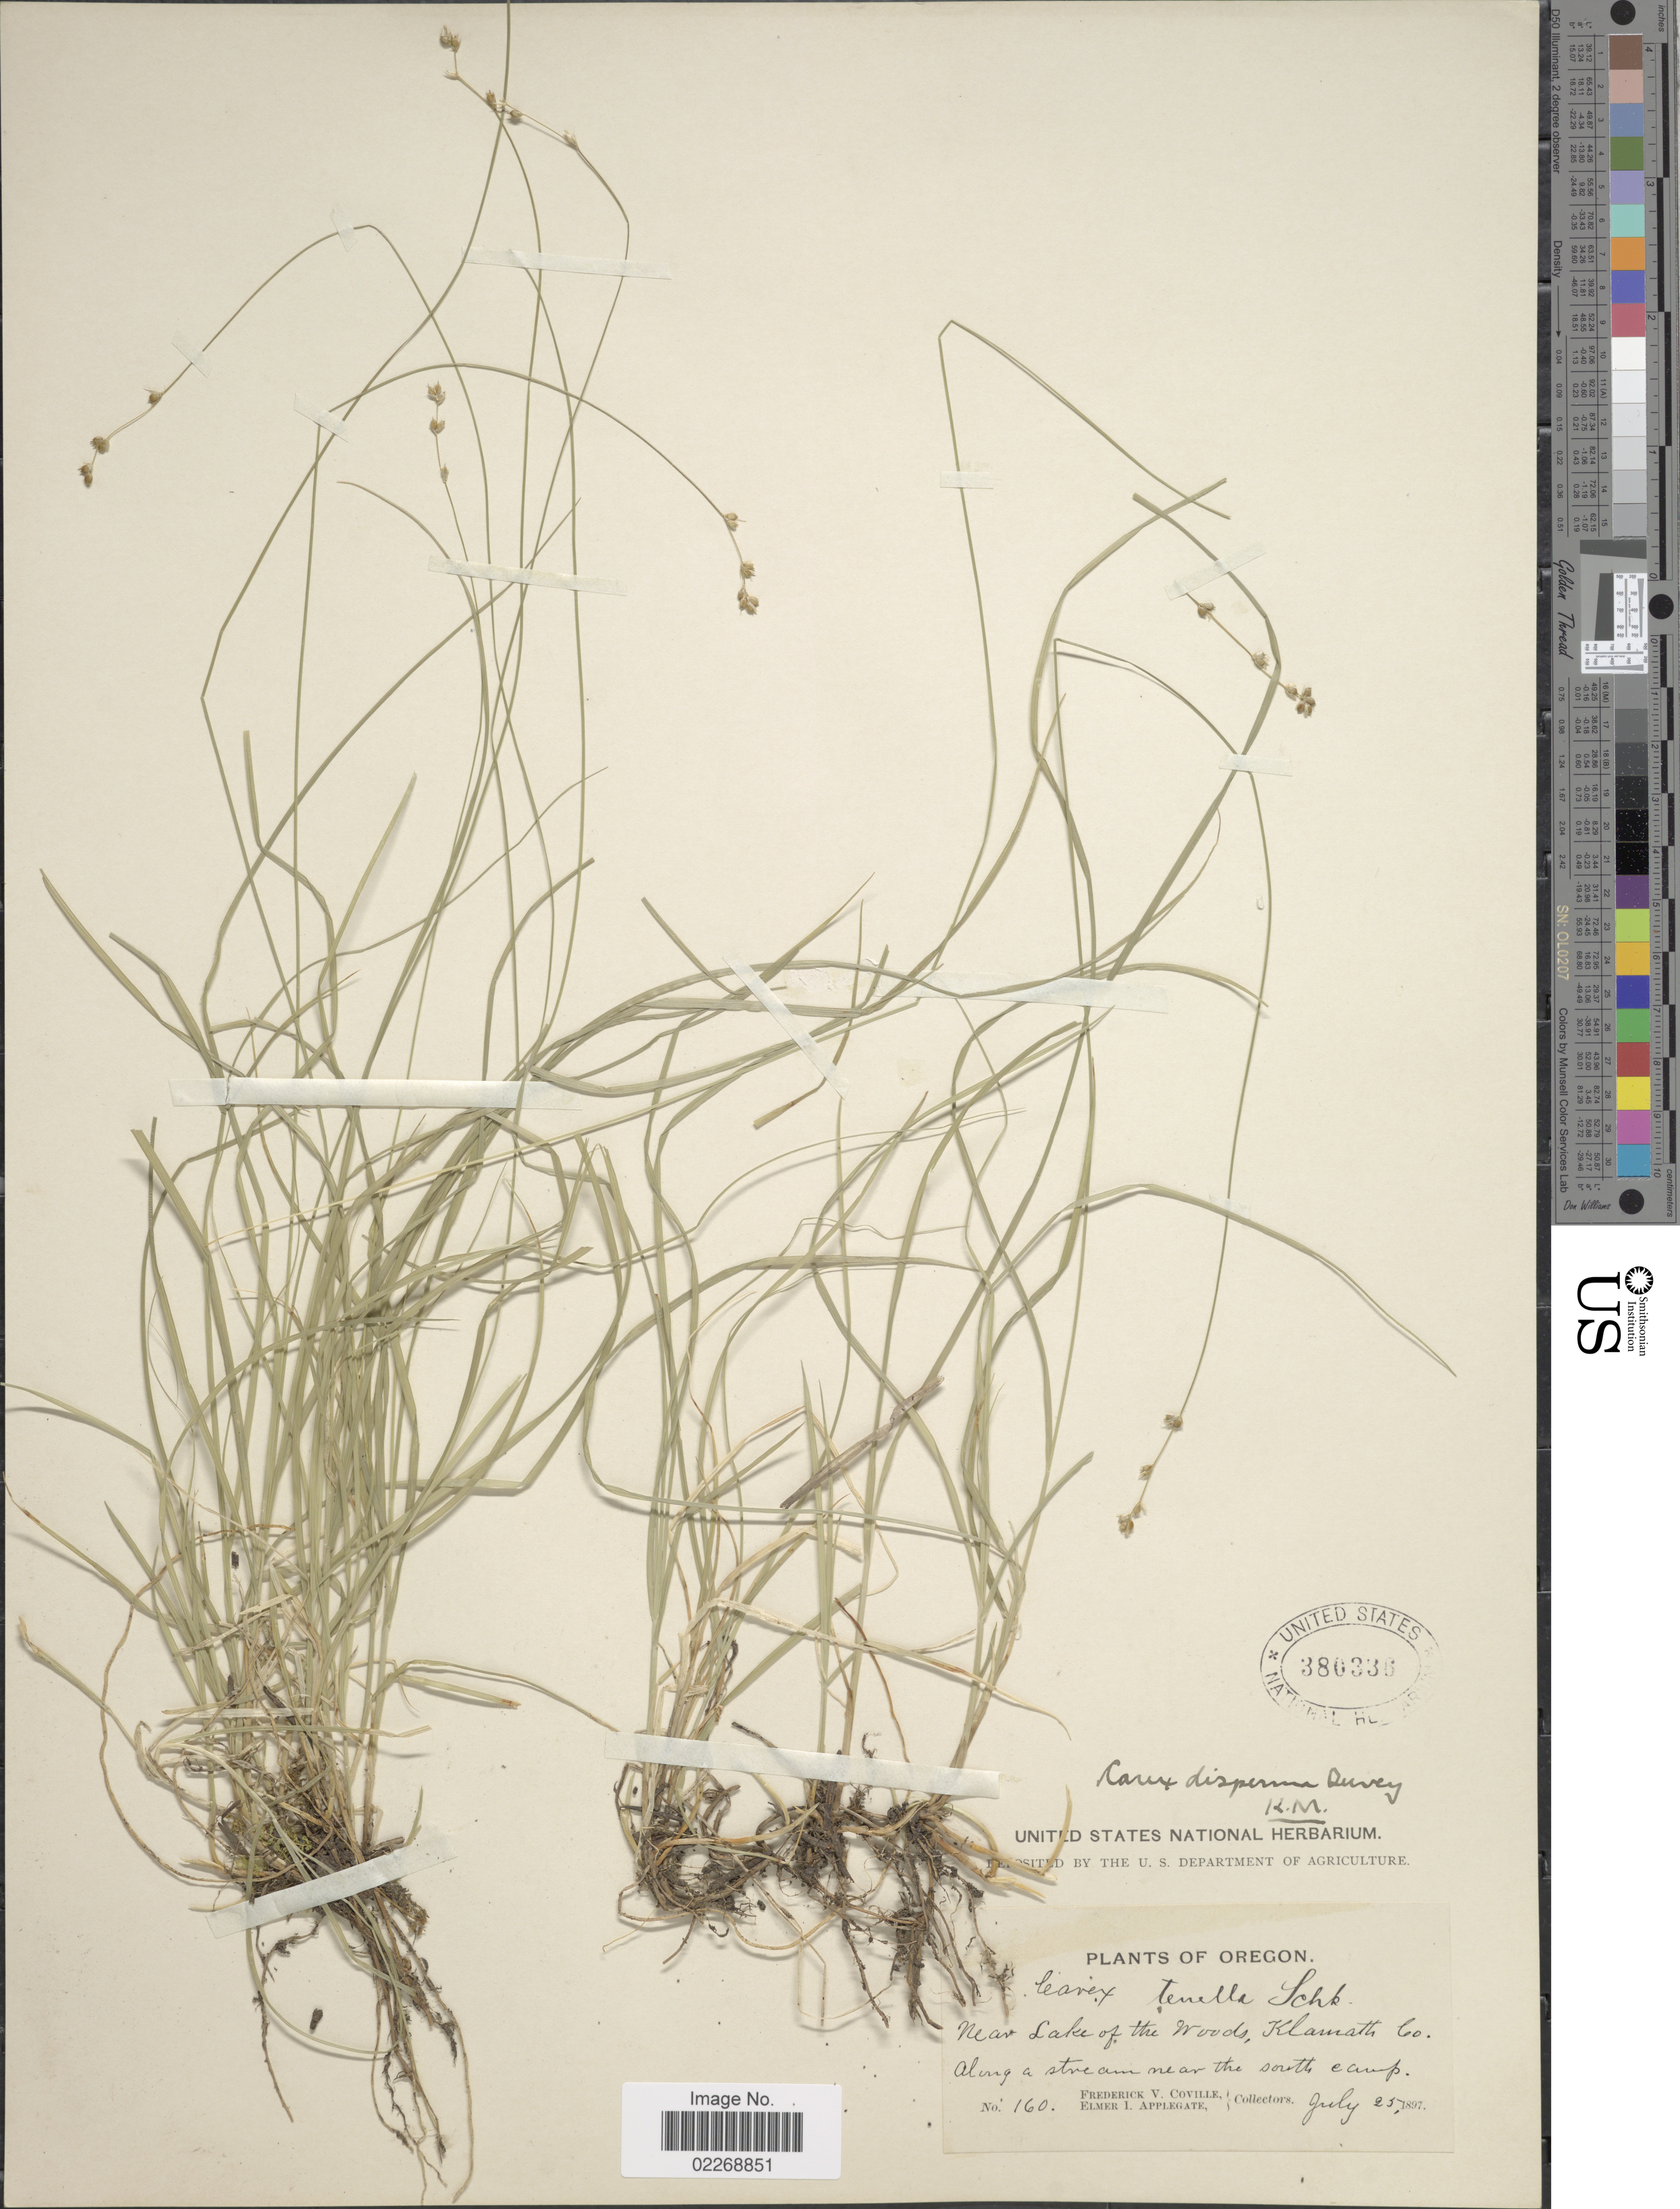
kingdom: Plantae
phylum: Tracheophyta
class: Liliopsida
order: Poales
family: Cyperaceae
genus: Carex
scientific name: Carex disperma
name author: Dewey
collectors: F. V. Coville & E. I. Applegate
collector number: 160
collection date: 1897-07-25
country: United States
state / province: Oregon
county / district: Klamath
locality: Near Lake of the Woods, Klamath Co, Along a stream near the south camp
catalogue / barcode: US 380336